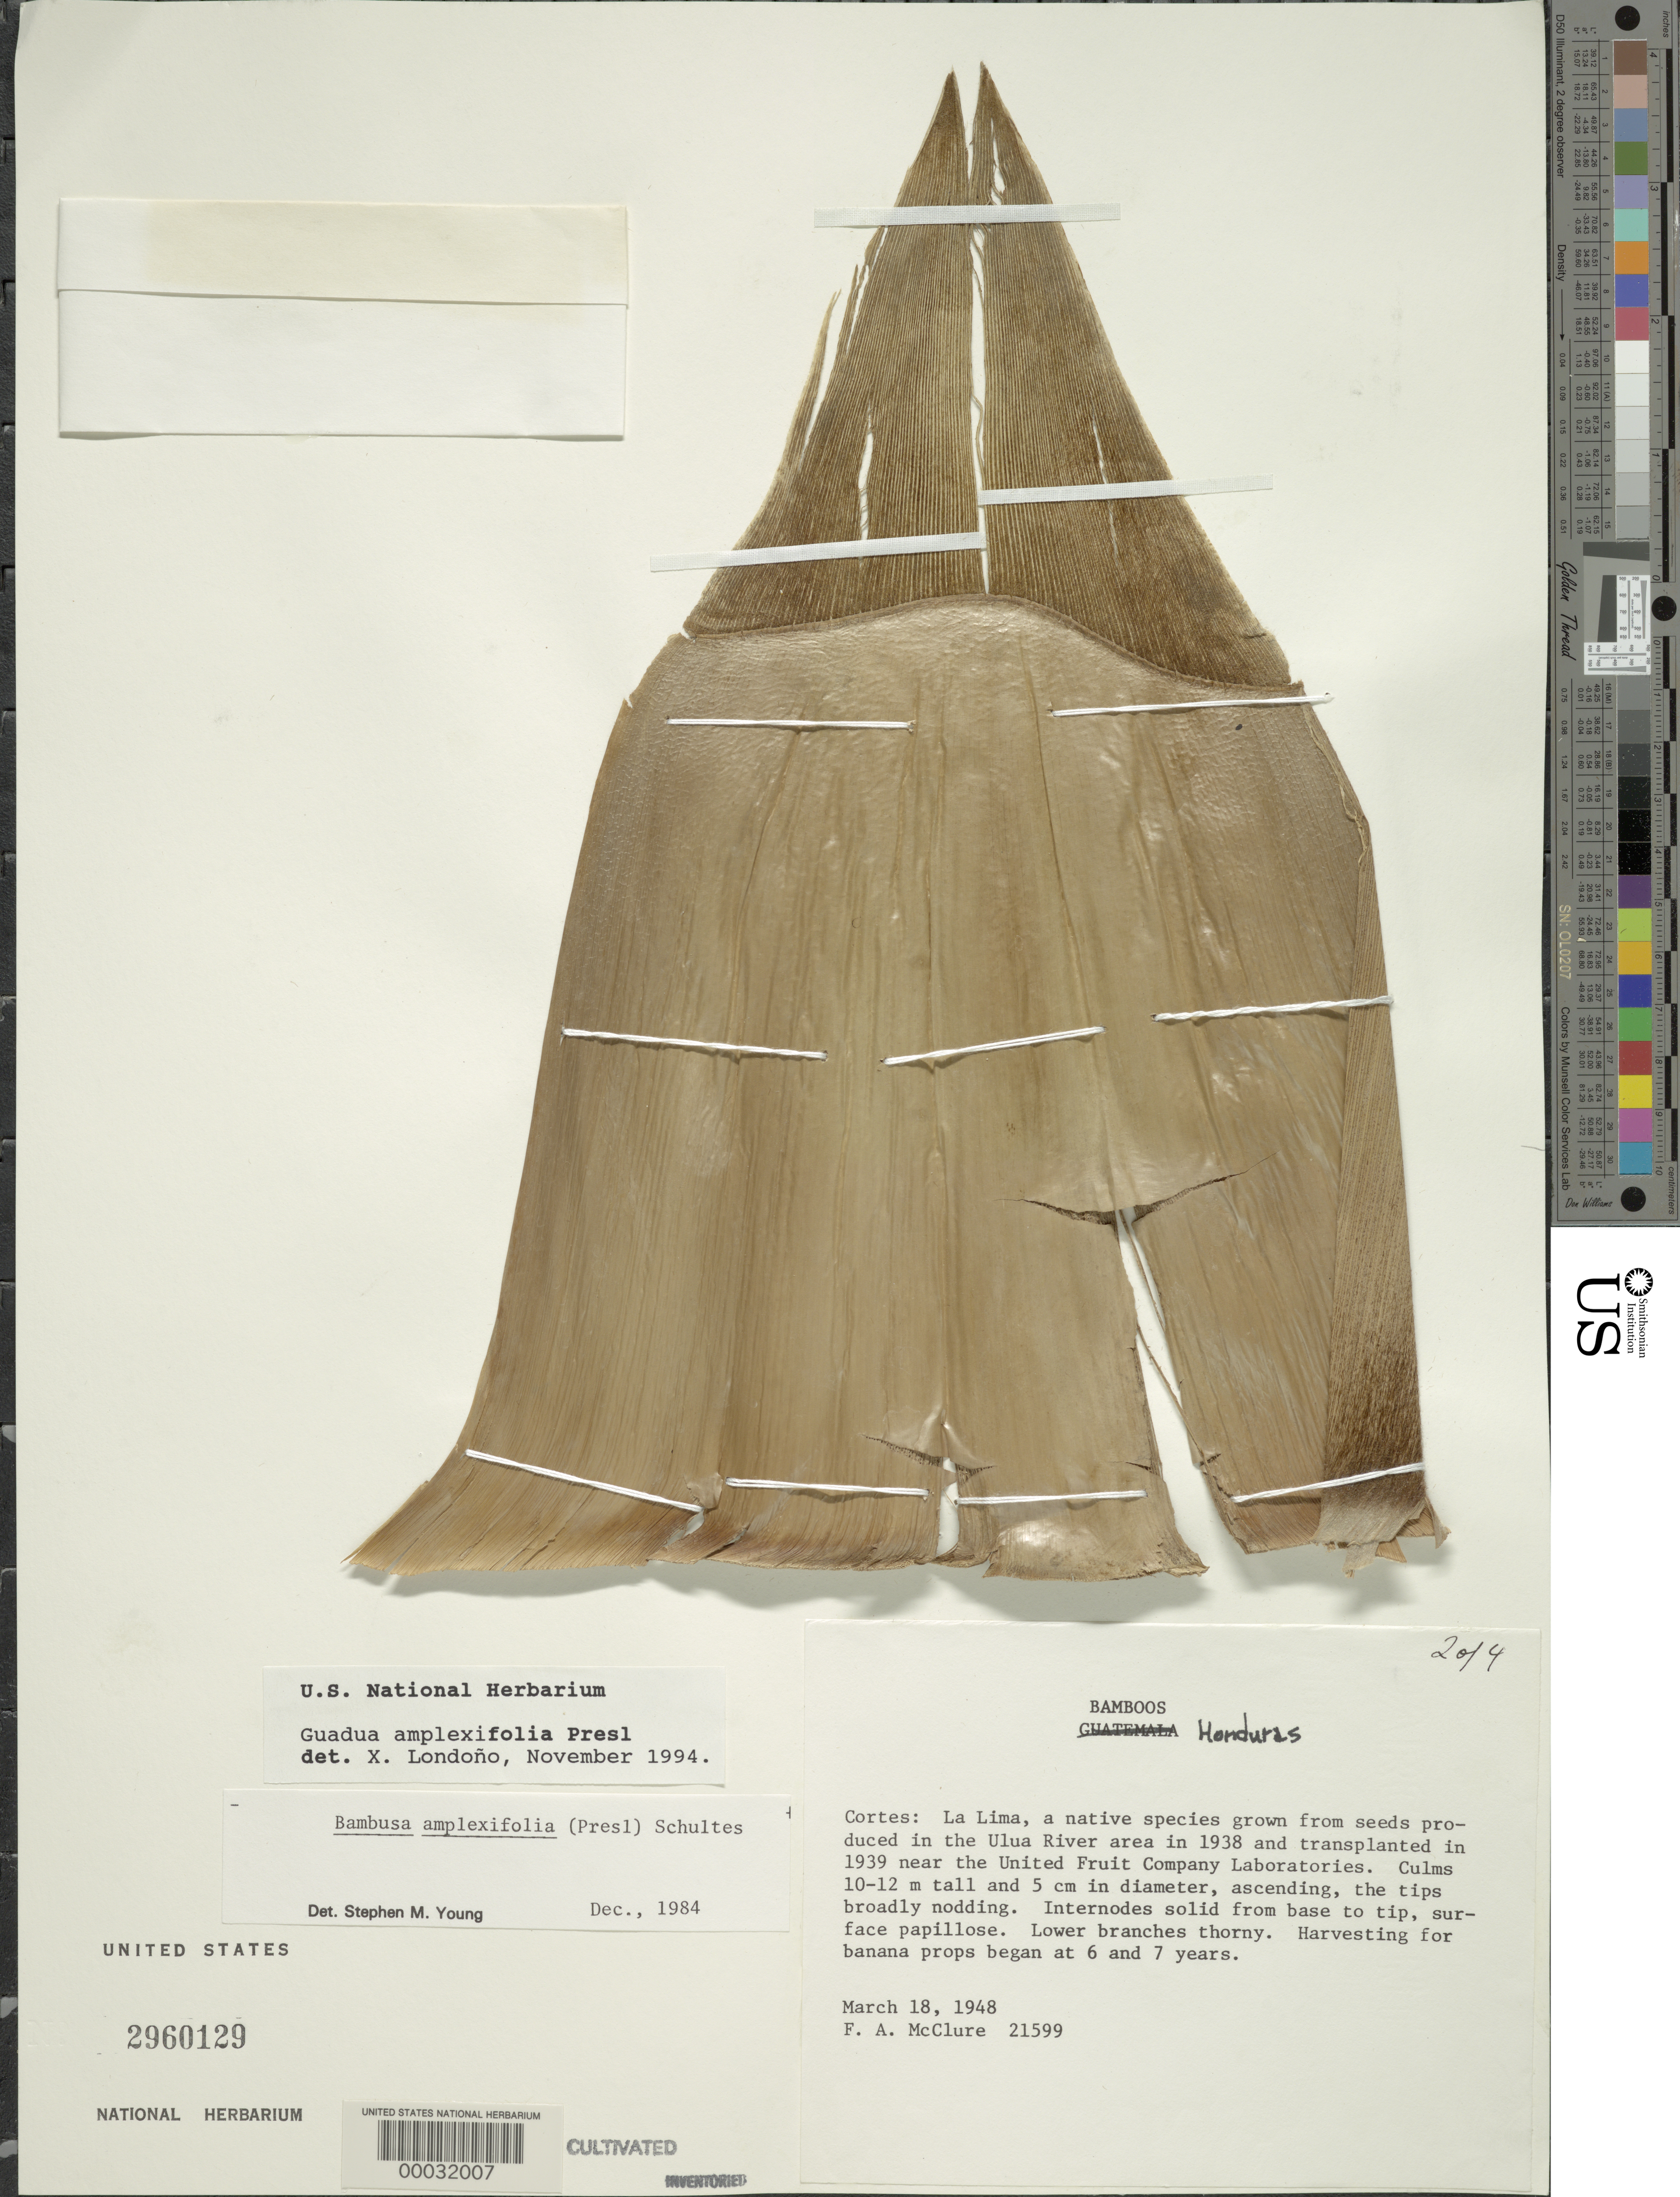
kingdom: Plantae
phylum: Tracheophyta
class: Liliopsida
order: Poales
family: Poaceae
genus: Guadua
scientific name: Guadua amplexifolia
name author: J. Presl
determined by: Londoño, X., (TULV), Jardin Botanico "Juan Maria Cespedes"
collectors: F. A. McClure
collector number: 21599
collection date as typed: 18 Mar 1948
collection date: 1948-03-18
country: Honduras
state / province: Cortés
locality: La Lima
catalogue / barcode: US 2960129